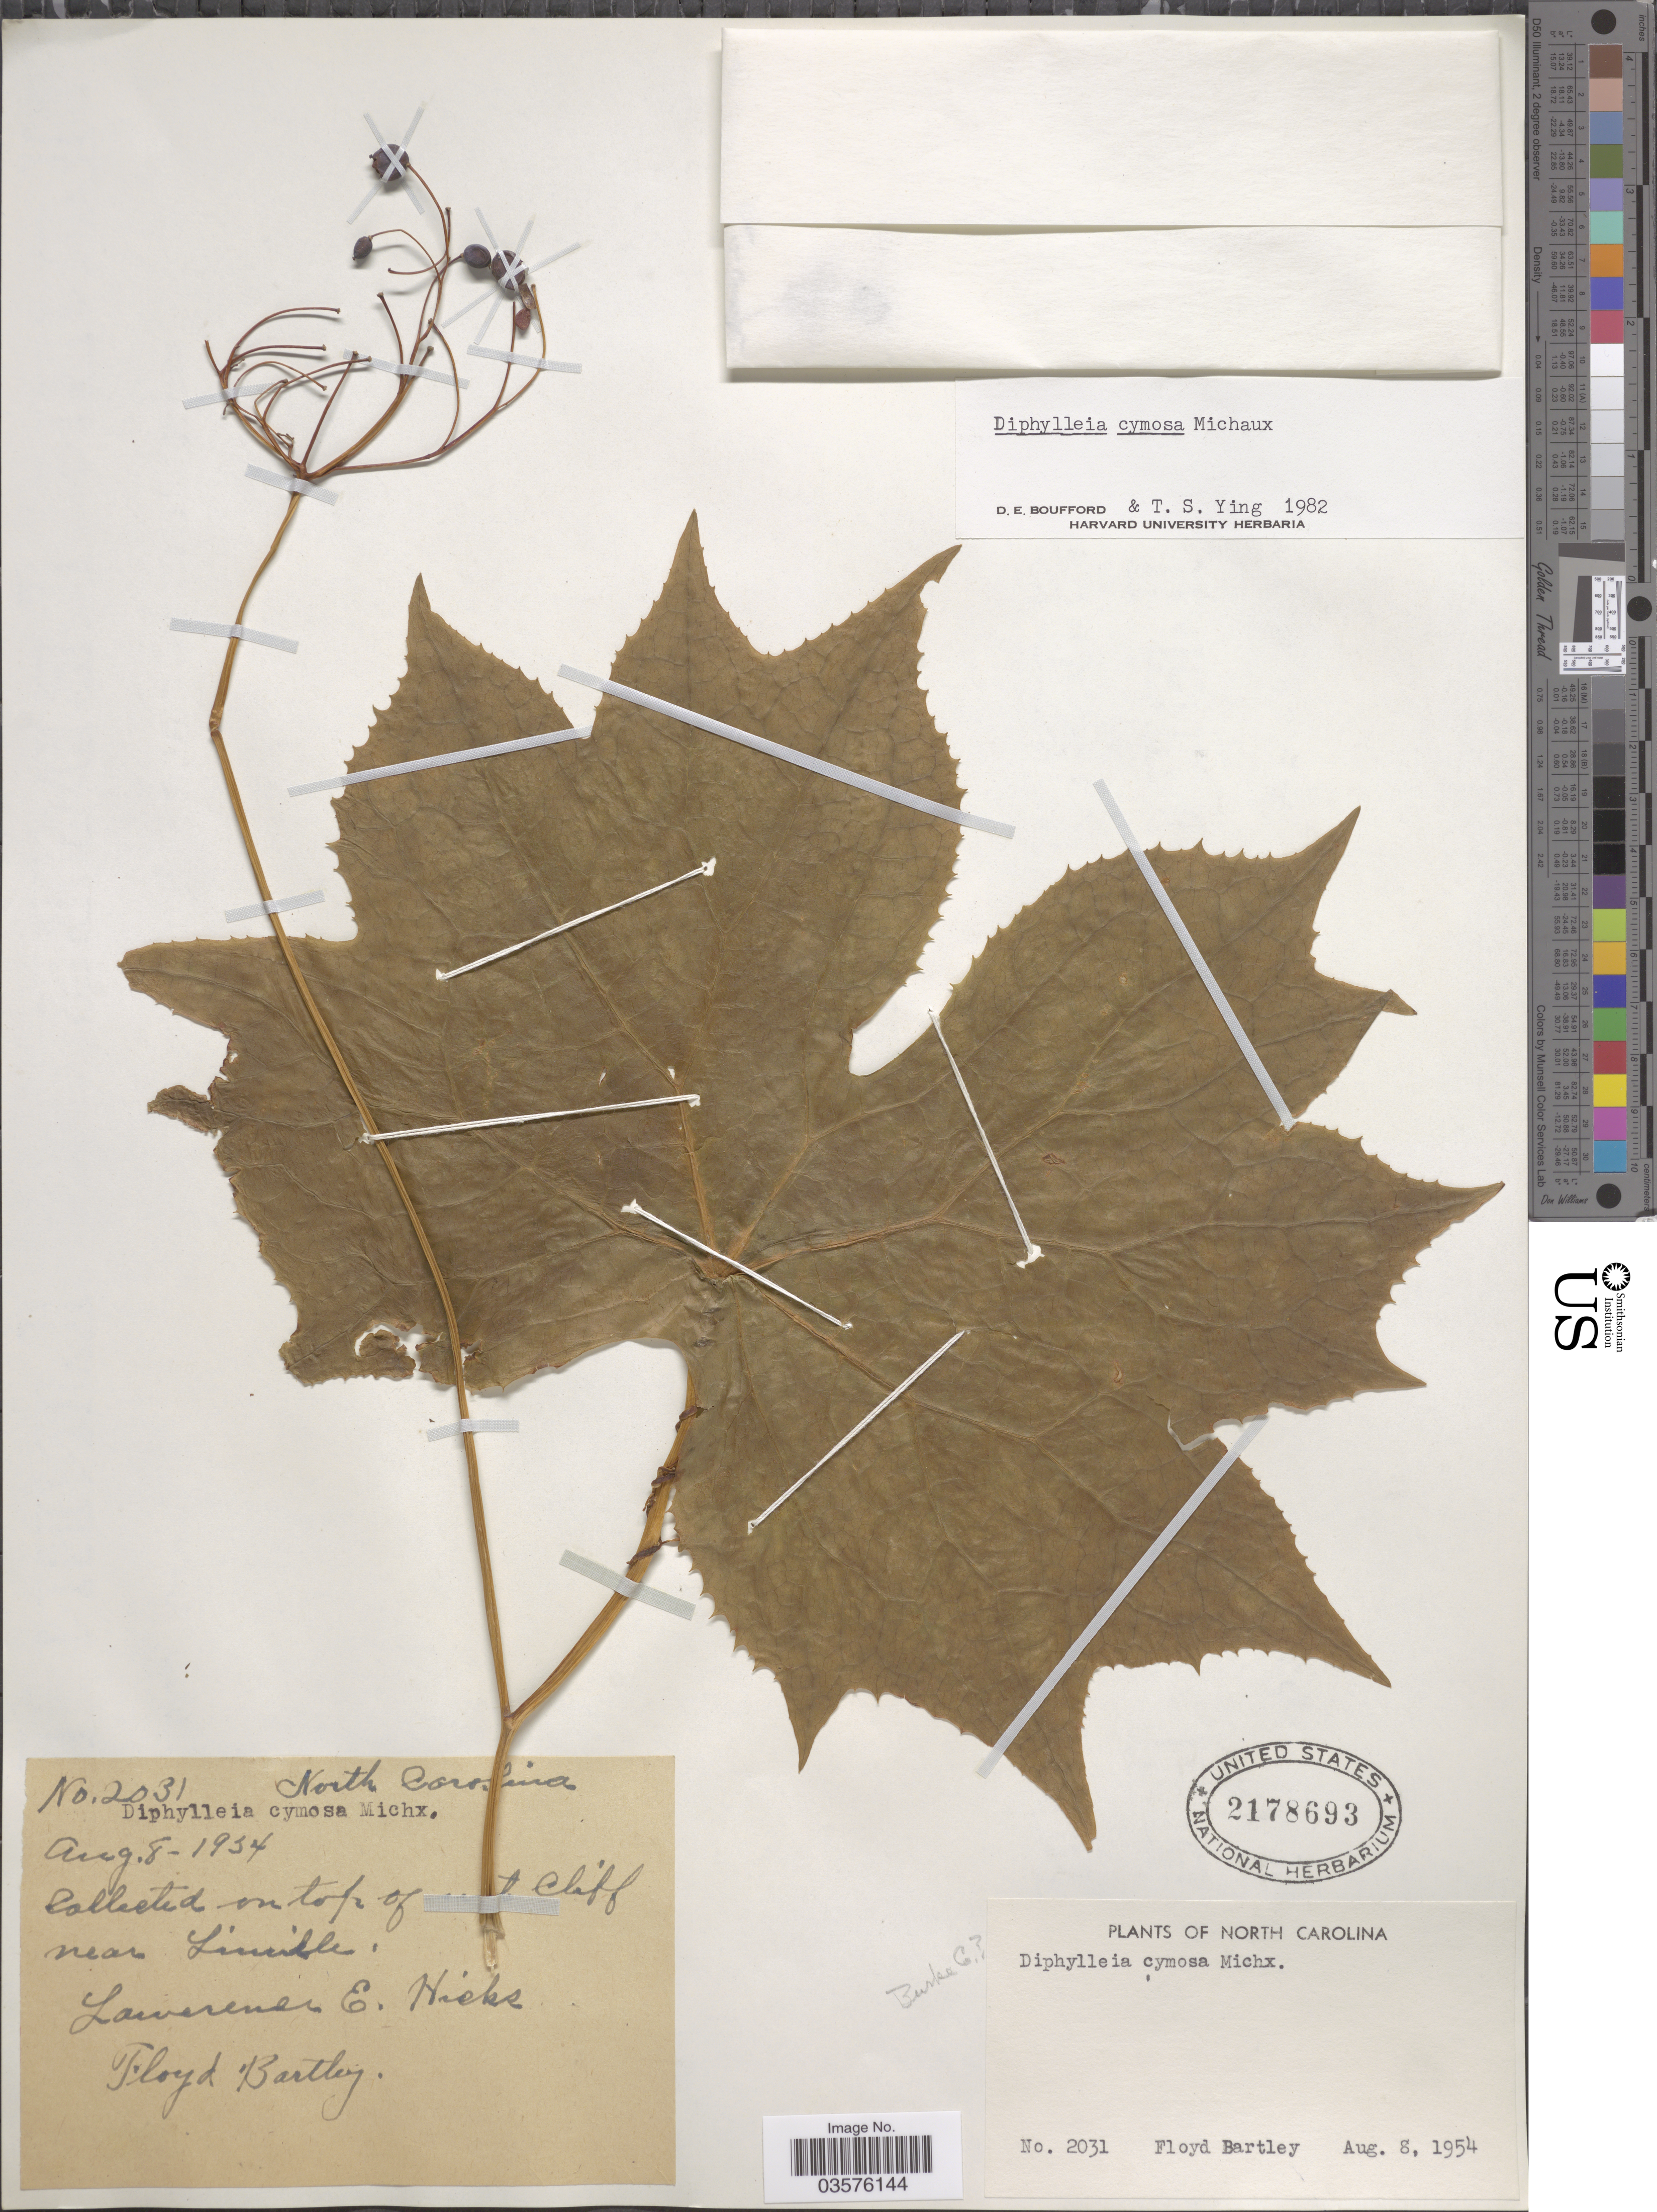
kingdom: Plantae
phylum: Tracheophyta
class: Magnoliopsida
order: Ranunculales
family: Berberidaceae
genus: Diphylleia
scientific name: Diphylleia cymosa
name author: Michx.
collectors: L. E. Hicks & F. Bartley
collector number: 2031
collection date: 1954-08-08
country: United States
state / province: North Carolina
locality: Top of [illegible text] Cliff near Linville.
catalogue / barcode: US 2178693